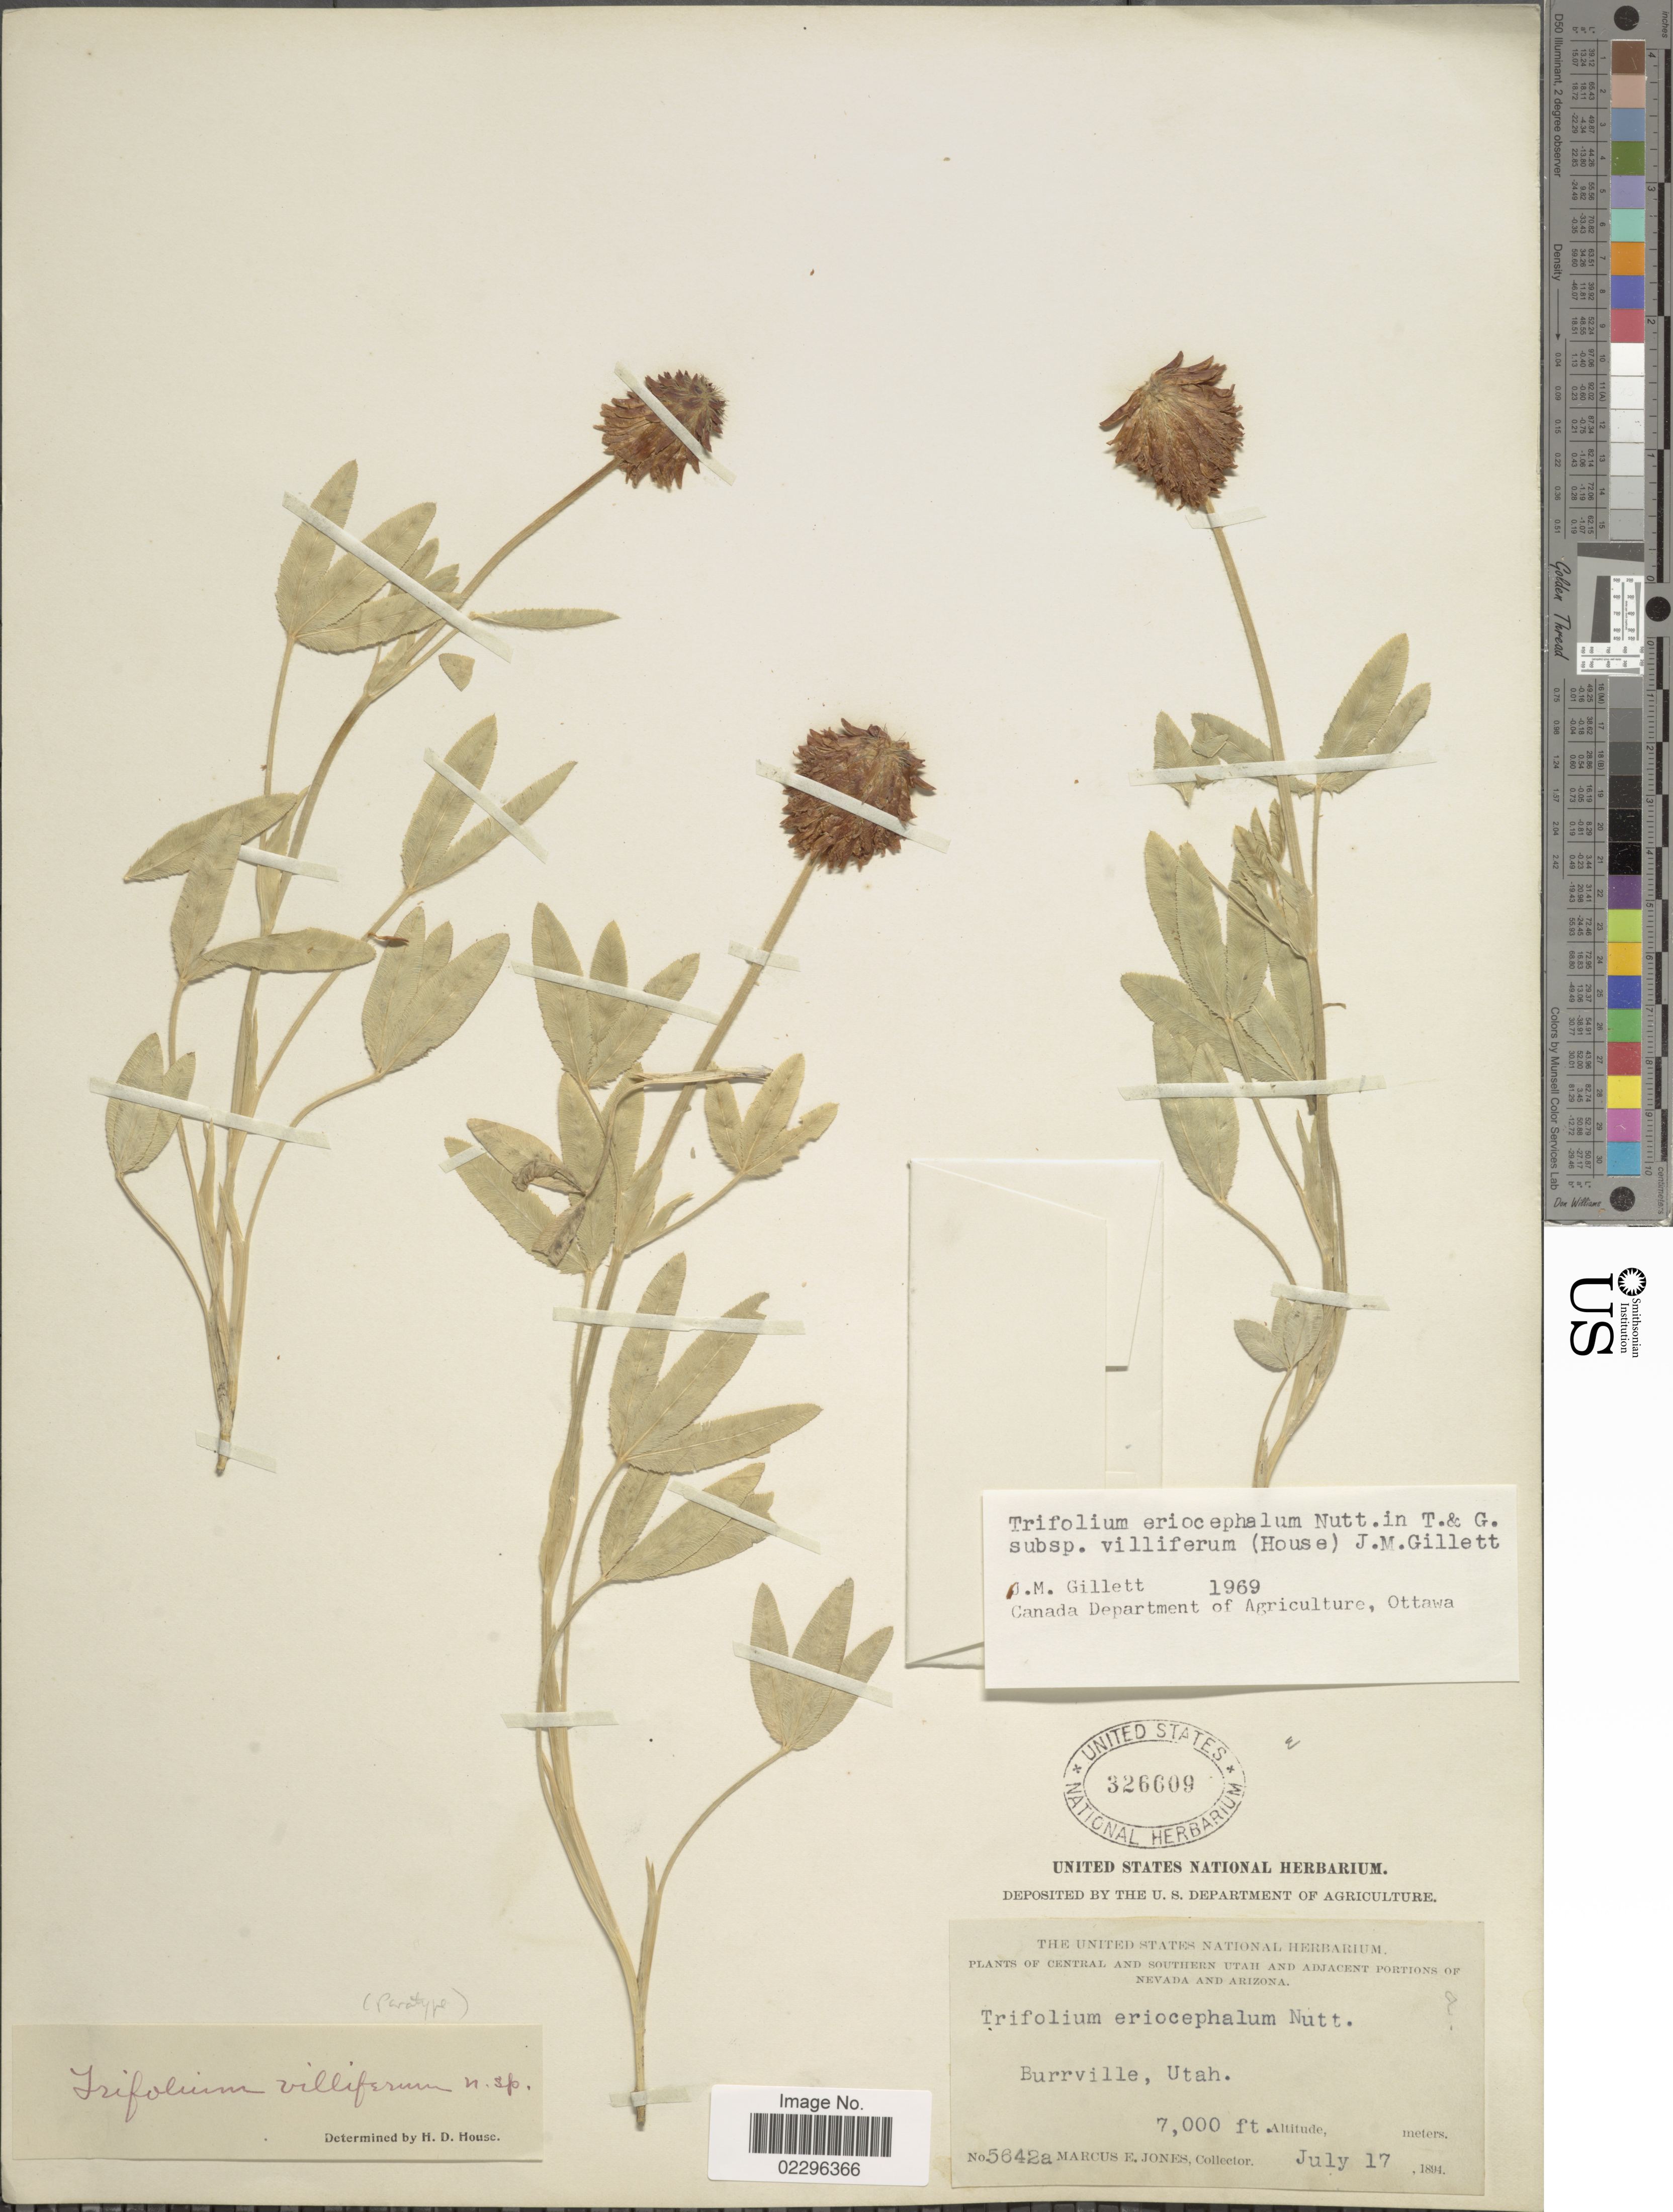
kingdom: Plantae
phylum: Tracheophyta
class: Magnoliopsida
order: Fabales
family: Fabaceae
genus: Trifolium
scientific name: Trifolium eriocephalum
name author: Nutt.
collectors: M. E. Jones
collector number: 5642a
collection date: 1894-07-17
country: United States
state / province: Utah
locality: Central and southern Utah. Burrville.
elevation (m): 2134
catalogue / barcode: US 326609